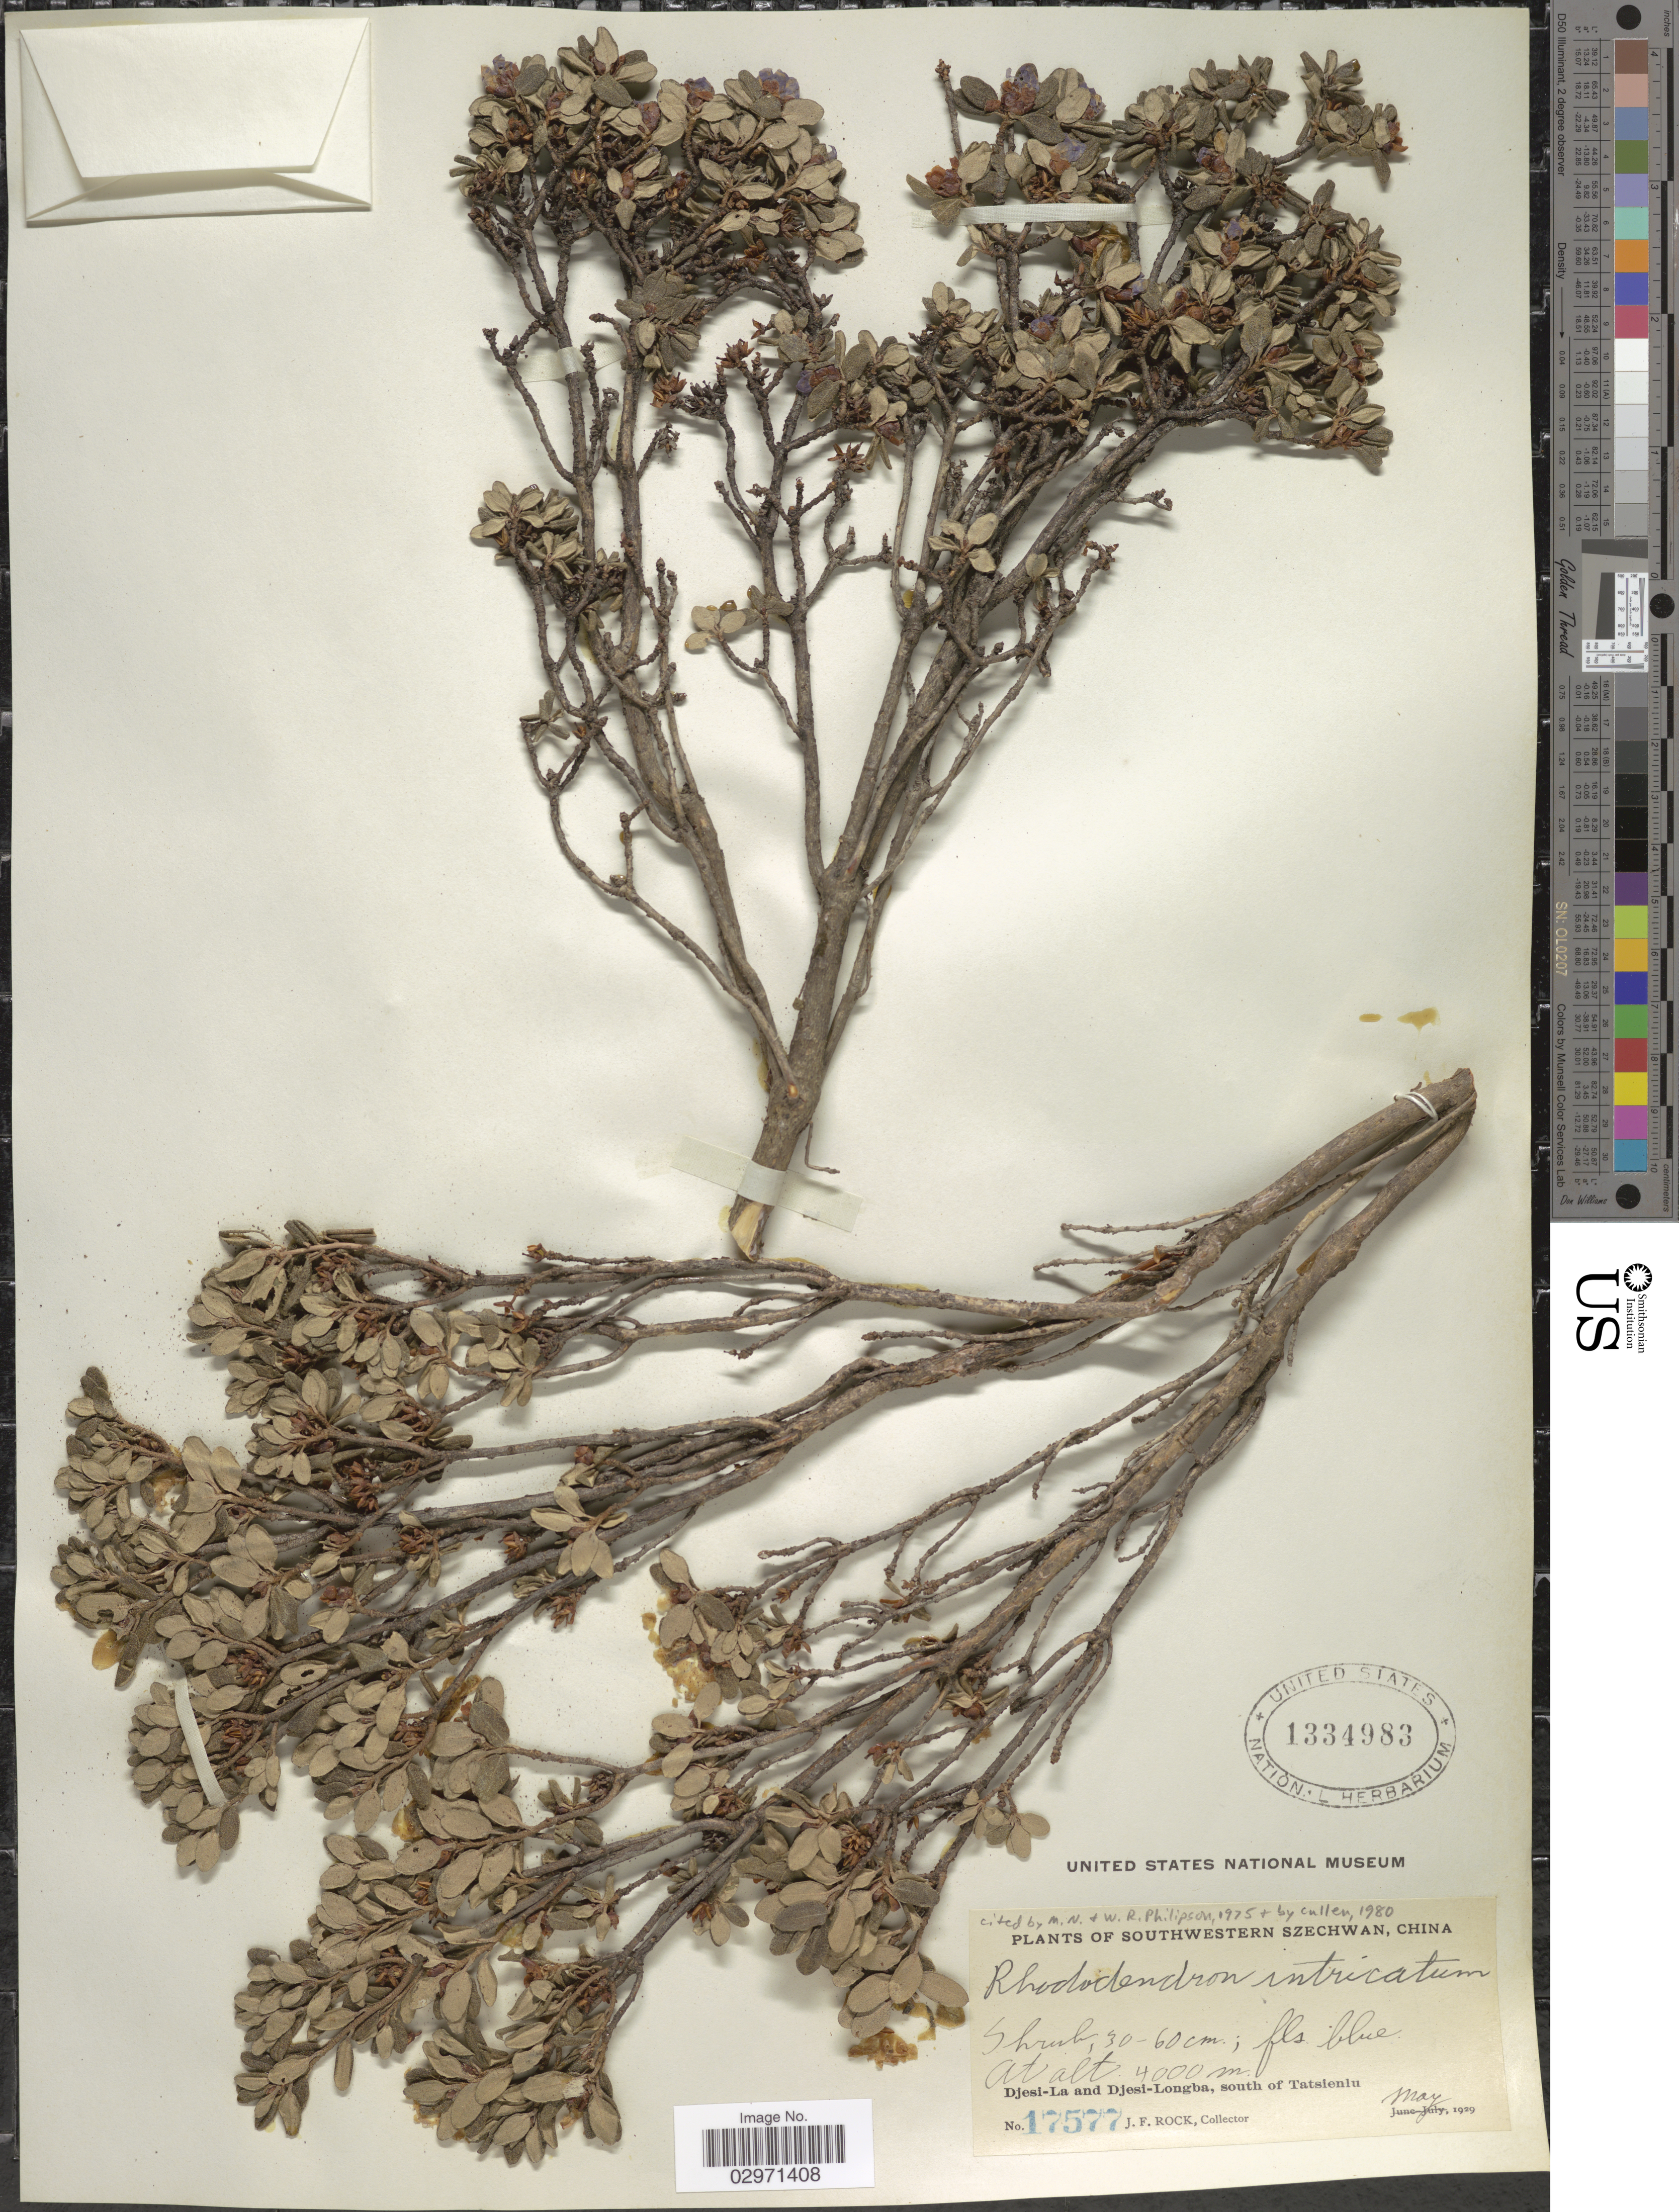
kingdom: Plantae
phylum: Tracheophyta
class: Magnoliopsida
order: Ericales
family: Ericaceae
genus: Rhododendron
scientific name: Rhododendron intricatum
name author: Franch.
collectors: J. Rock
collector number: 17577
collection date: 1929-05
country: China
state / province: Sichuan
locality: Southwestern Szechwan. Djesi-La and Djesi-Longba, south of Tatsienlu.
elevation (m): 4000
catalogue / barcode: US 1334983